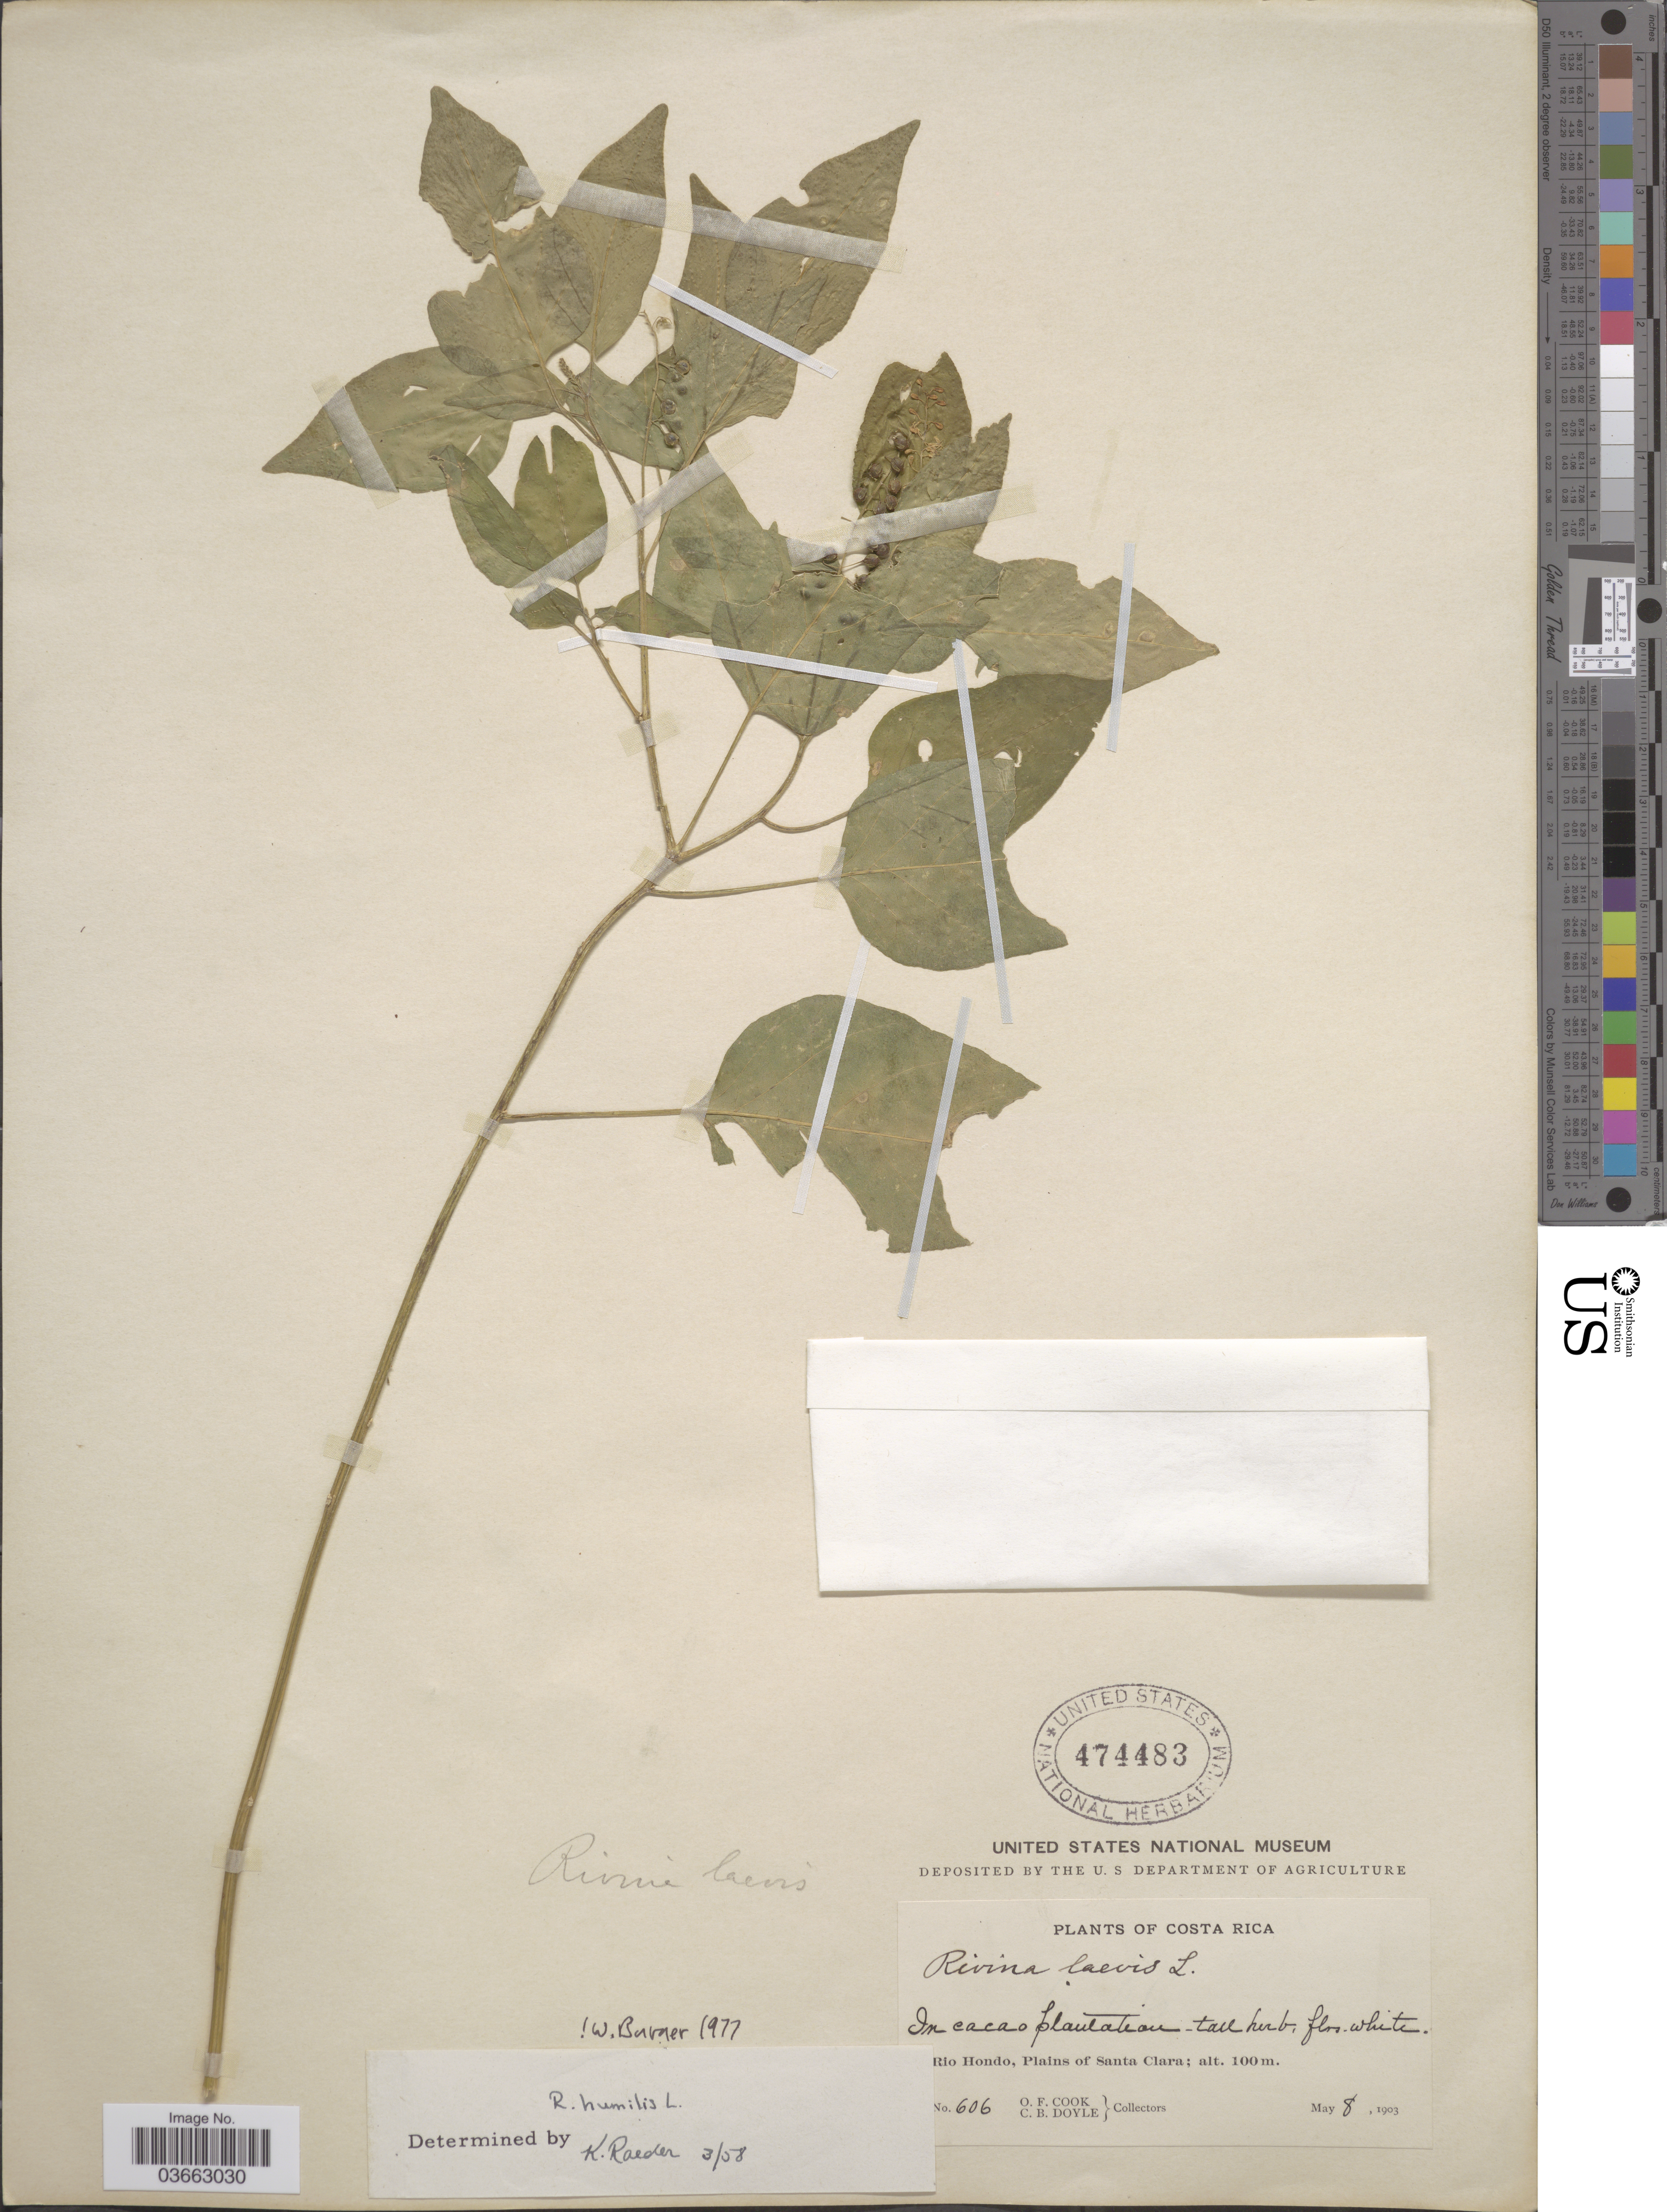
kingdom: Plantae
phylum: Tracheophyta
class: Magnoliopsida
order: Caryophyllales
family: Phytolaccaceae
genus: Rivina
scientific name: Rivina humilis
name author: L.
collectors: O. F. Cook & C. Doyle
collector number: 606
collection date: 1903-05-08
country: Costa Rica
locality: Rio Hondo, Plains of Santa Clara.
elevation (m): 100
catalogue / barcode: US 474483